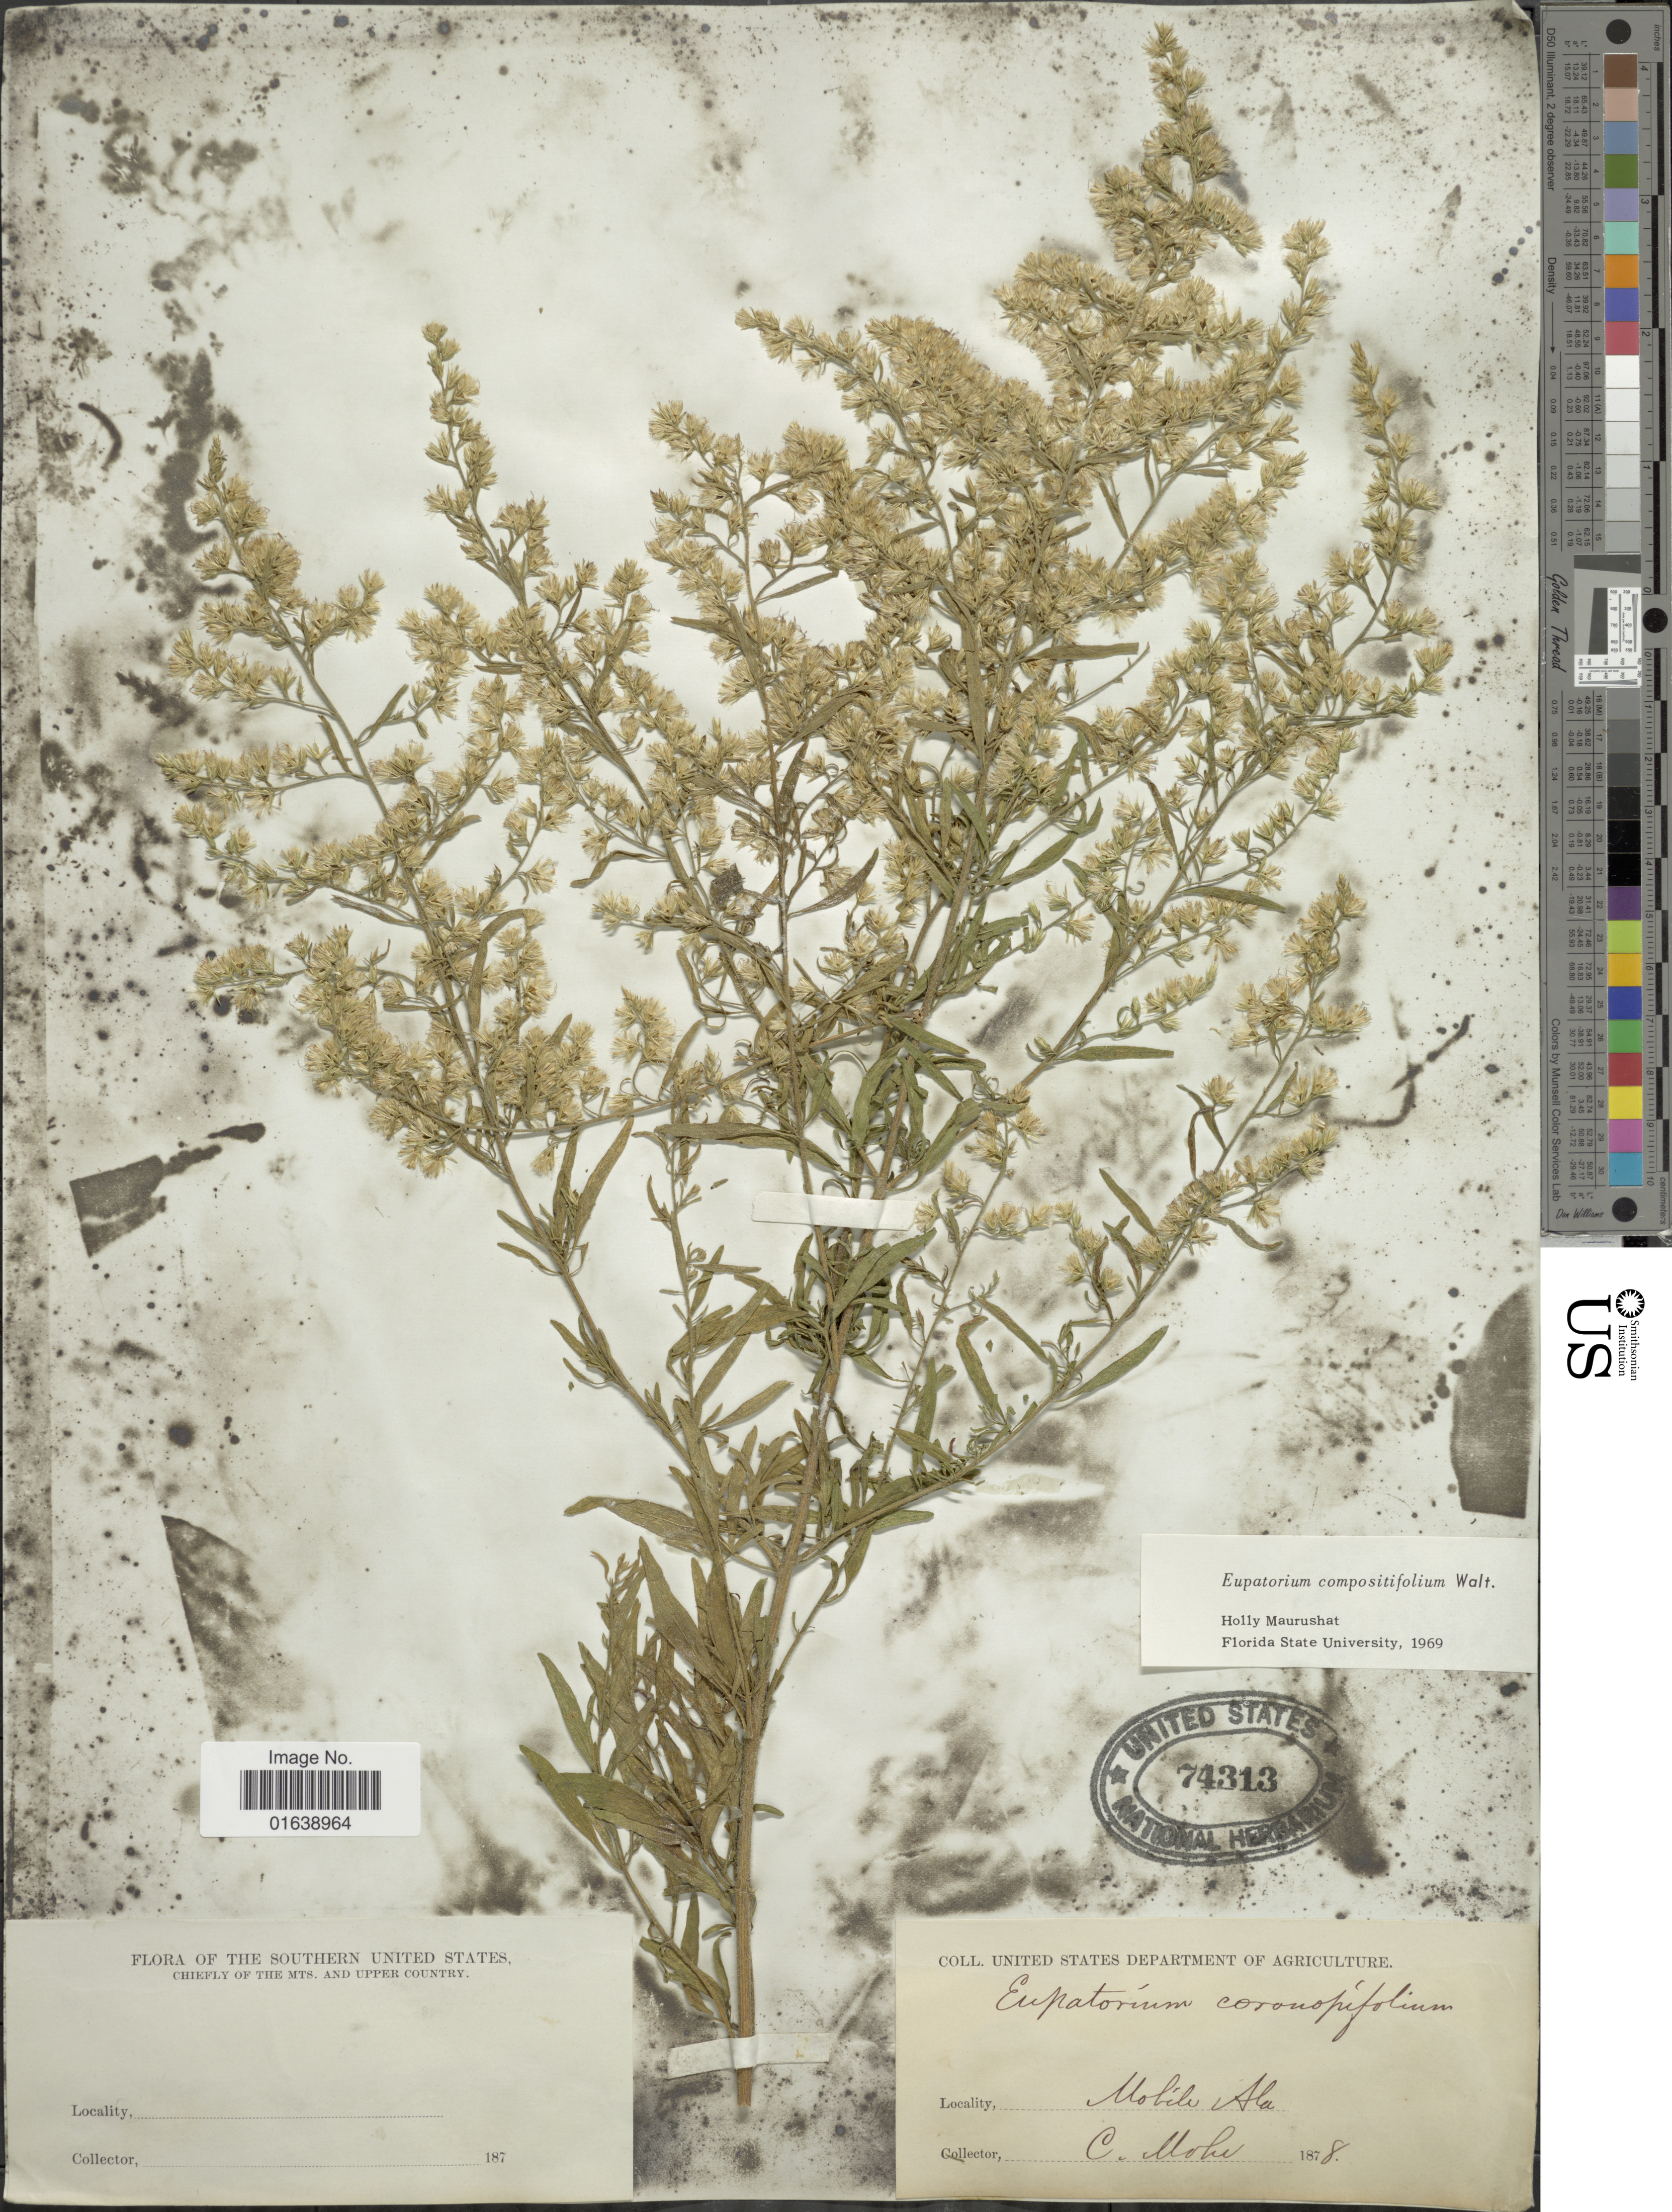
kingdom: Plantae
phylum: Tracheophyta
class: Magnoliopsida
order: Asterales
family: Asteraceae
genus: Eupatorium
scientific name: Eupatorium compositifolium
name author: Walter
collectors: C. T. Mohr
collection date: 1878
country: United States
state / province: Alabama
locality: Mobile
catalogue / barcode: US 74313